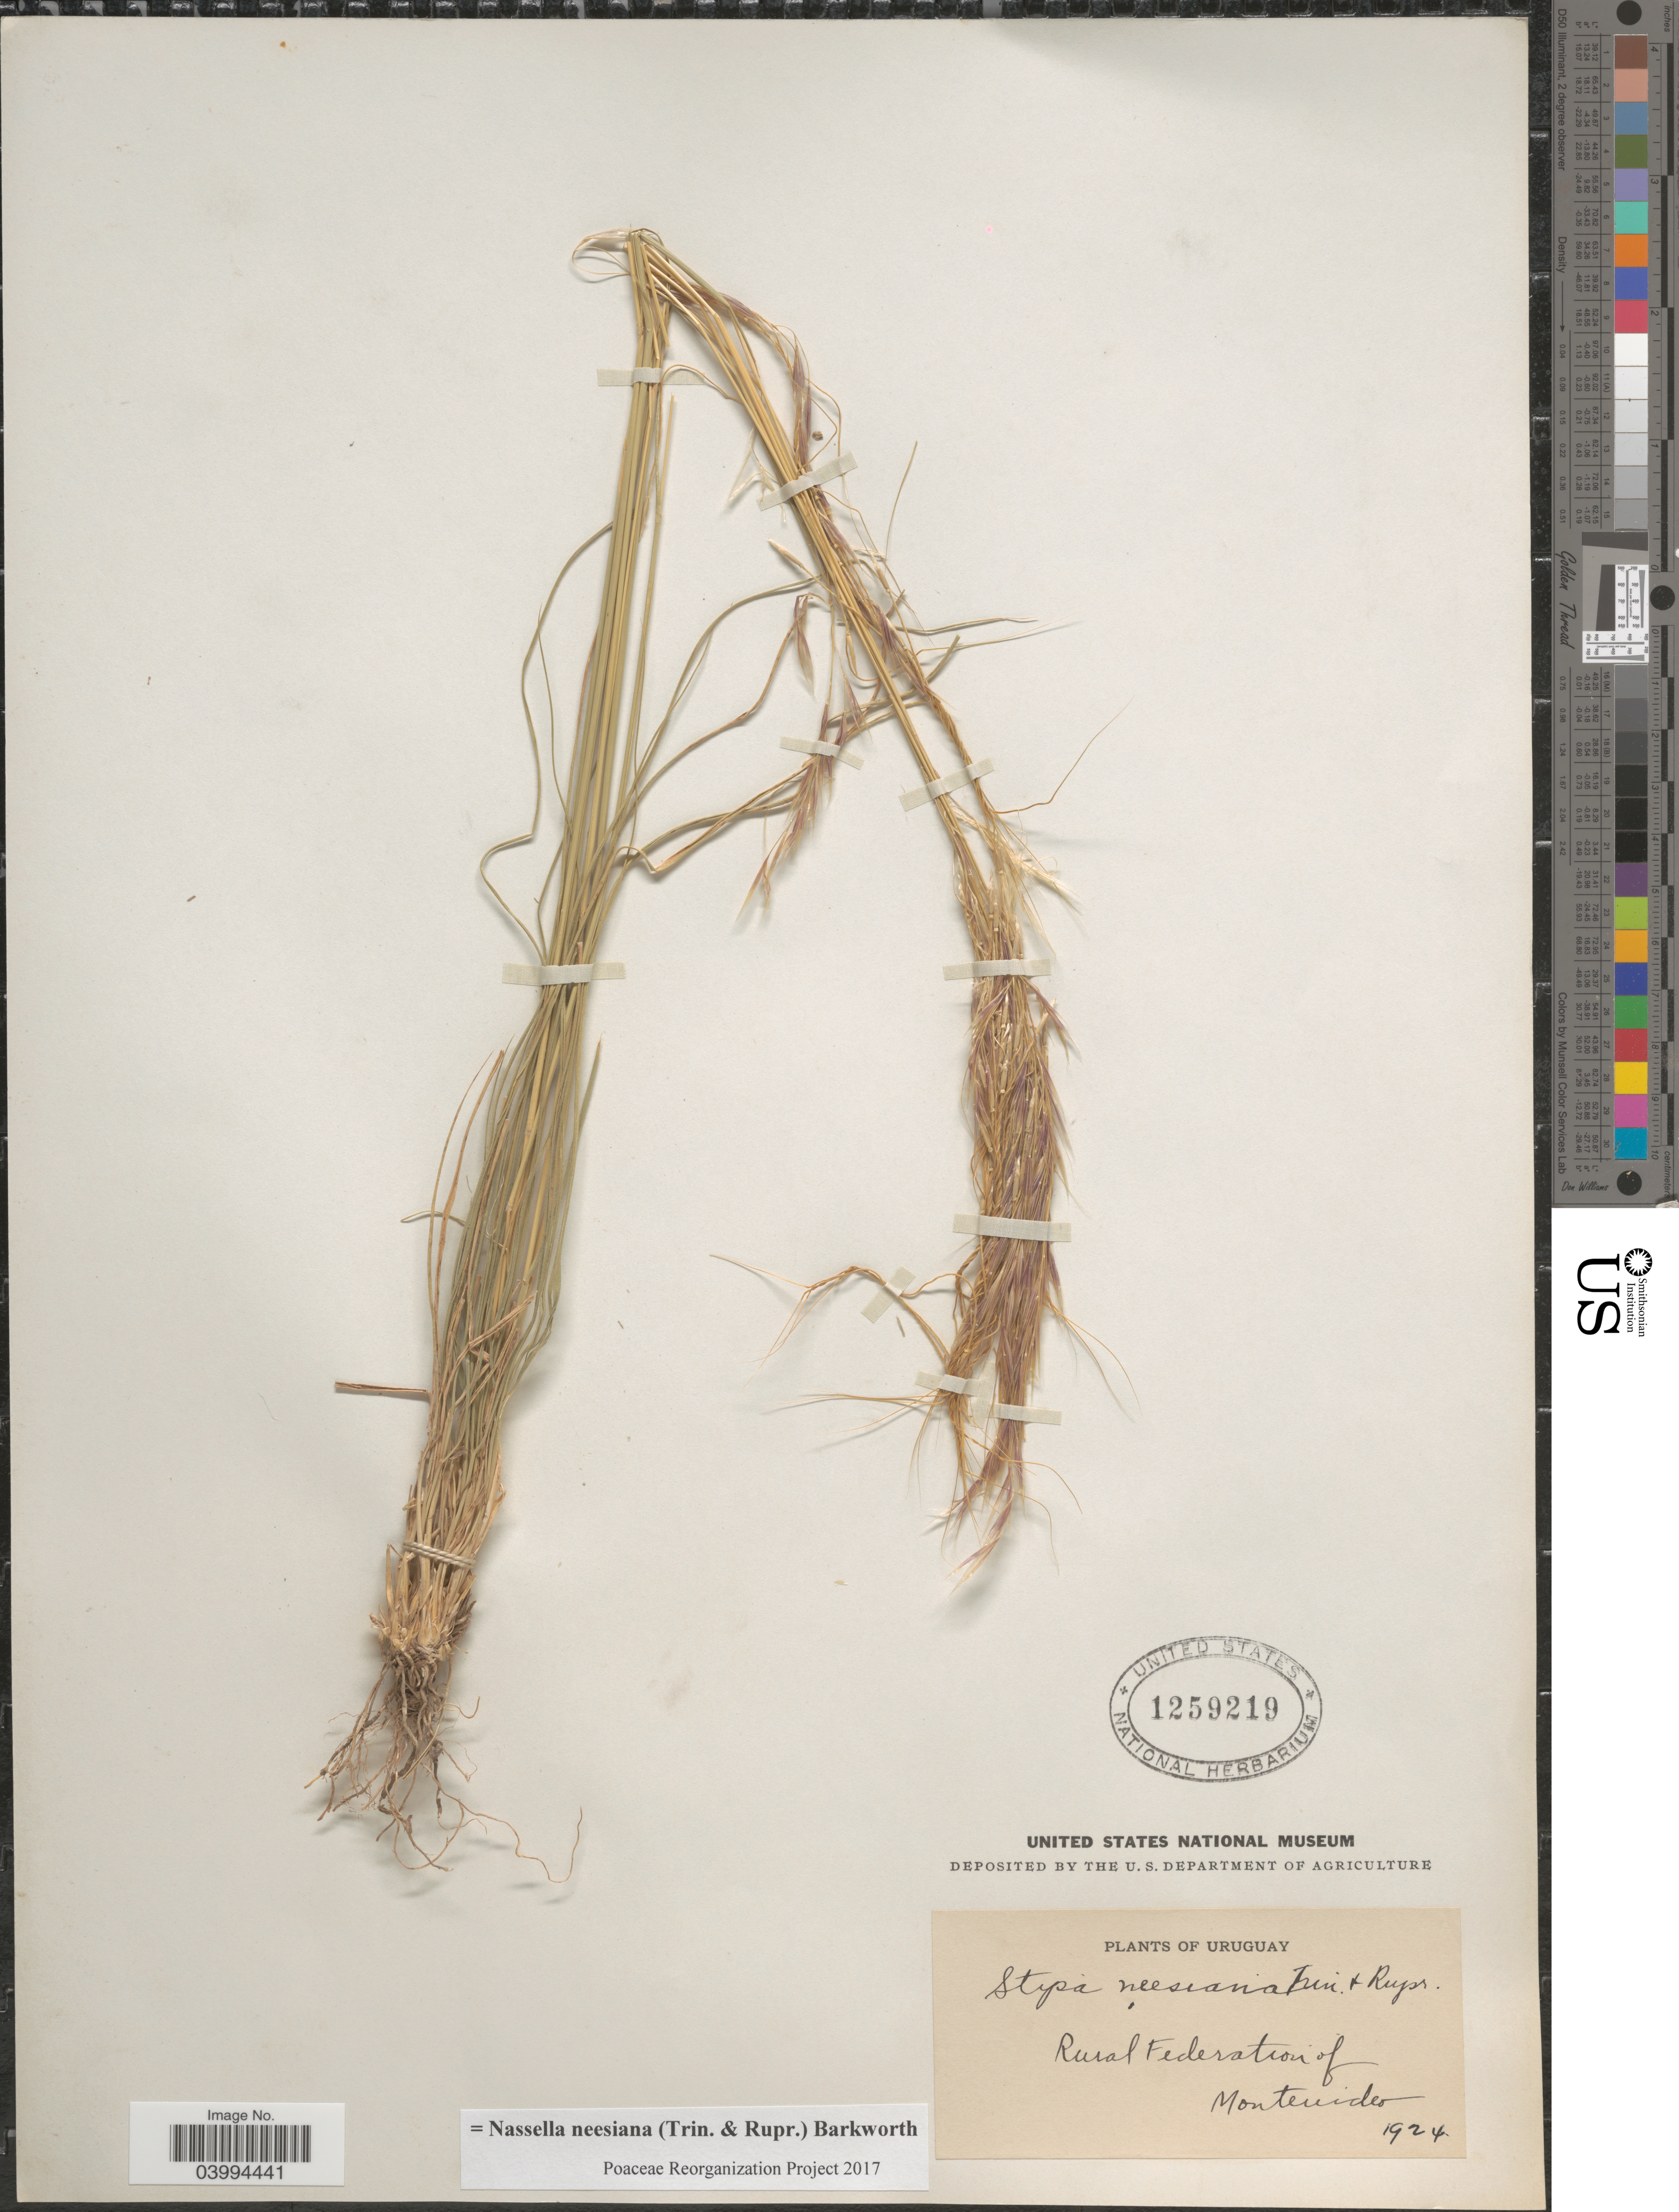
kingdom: Plantae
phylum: Tracheophyta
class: Liliopsida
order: Poales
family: Poaceae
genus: Nassella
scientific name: Nassella neesiana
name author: (Trin. & Rupr.) Barkworth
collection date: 1924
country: Uruguay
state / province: Montevideo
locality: Rural Federation of Montevideo.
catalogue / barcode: US 1259219